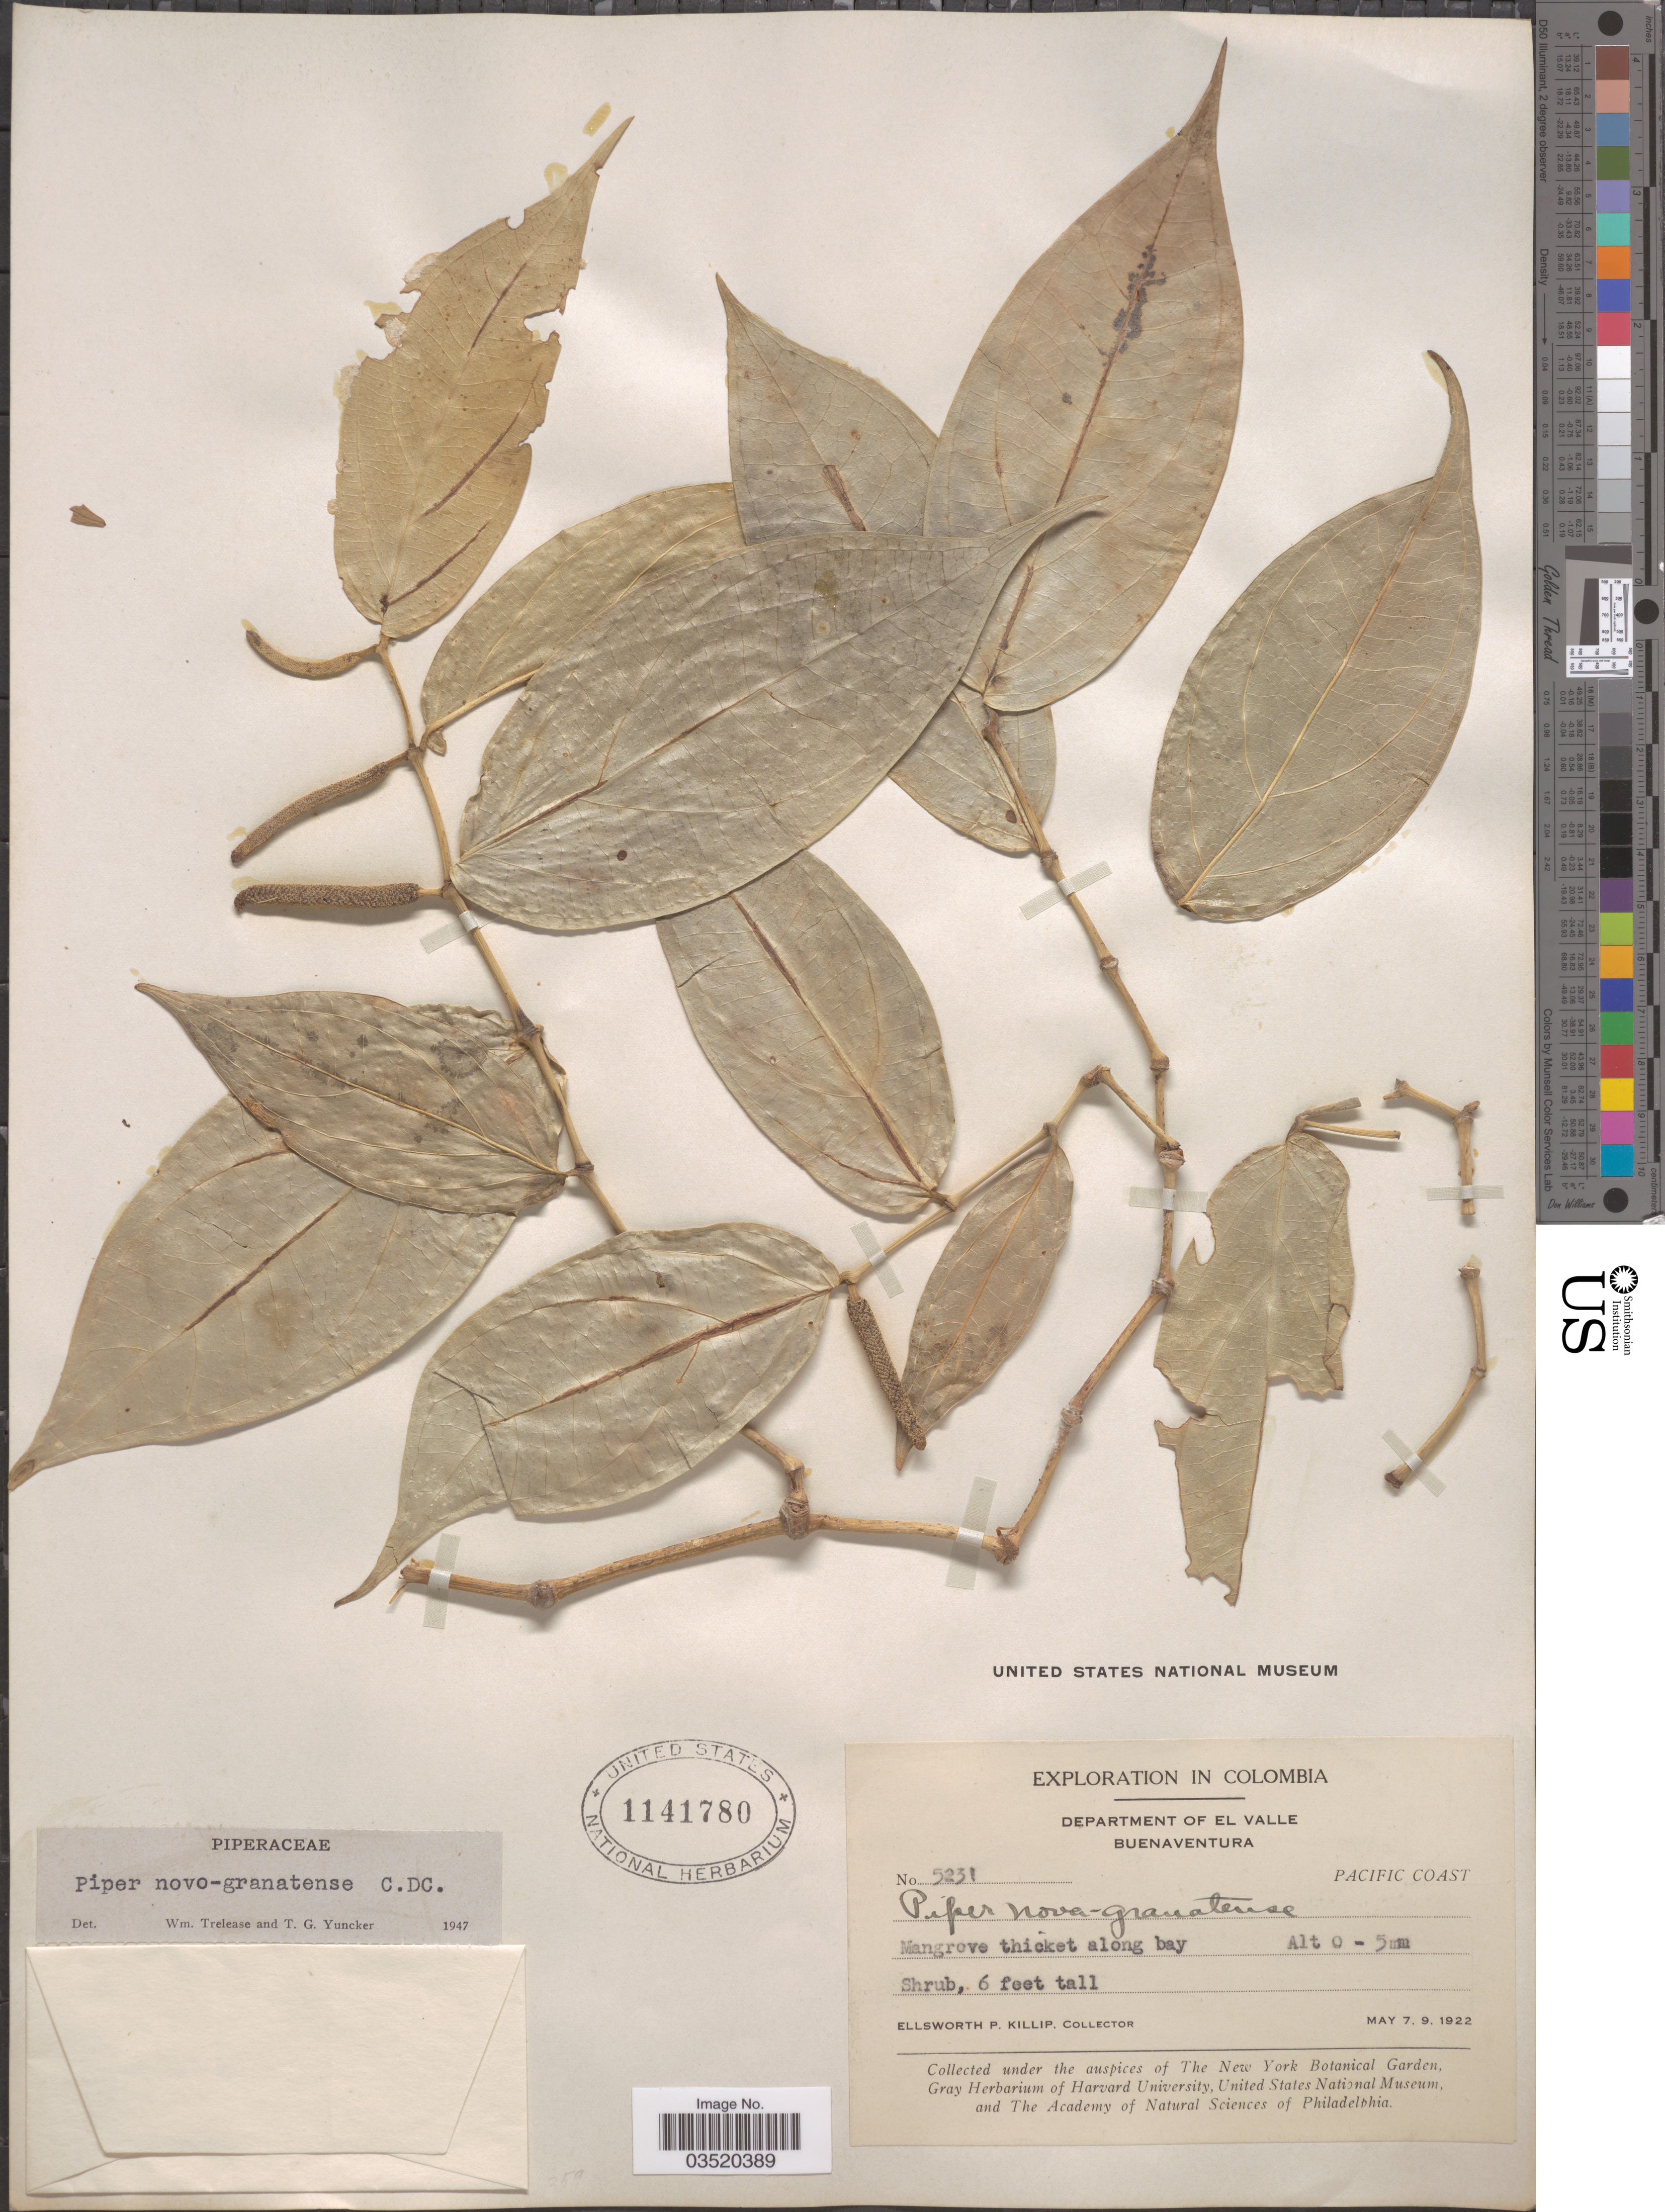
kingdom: Plantae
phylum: Tracheophyta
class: Magnoliopsida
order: Piperales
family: Piperaceae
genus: Piper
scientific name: Piper novo-granatense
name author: C. DC.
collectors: E. P. Killip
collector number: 5231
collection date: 1922-05-07/1922-05-09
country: Colombia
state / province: Valle del Cauca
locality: Department of El Valle. Buenaventura. Pacific Coast.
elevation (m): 0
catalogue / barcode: US 1141780